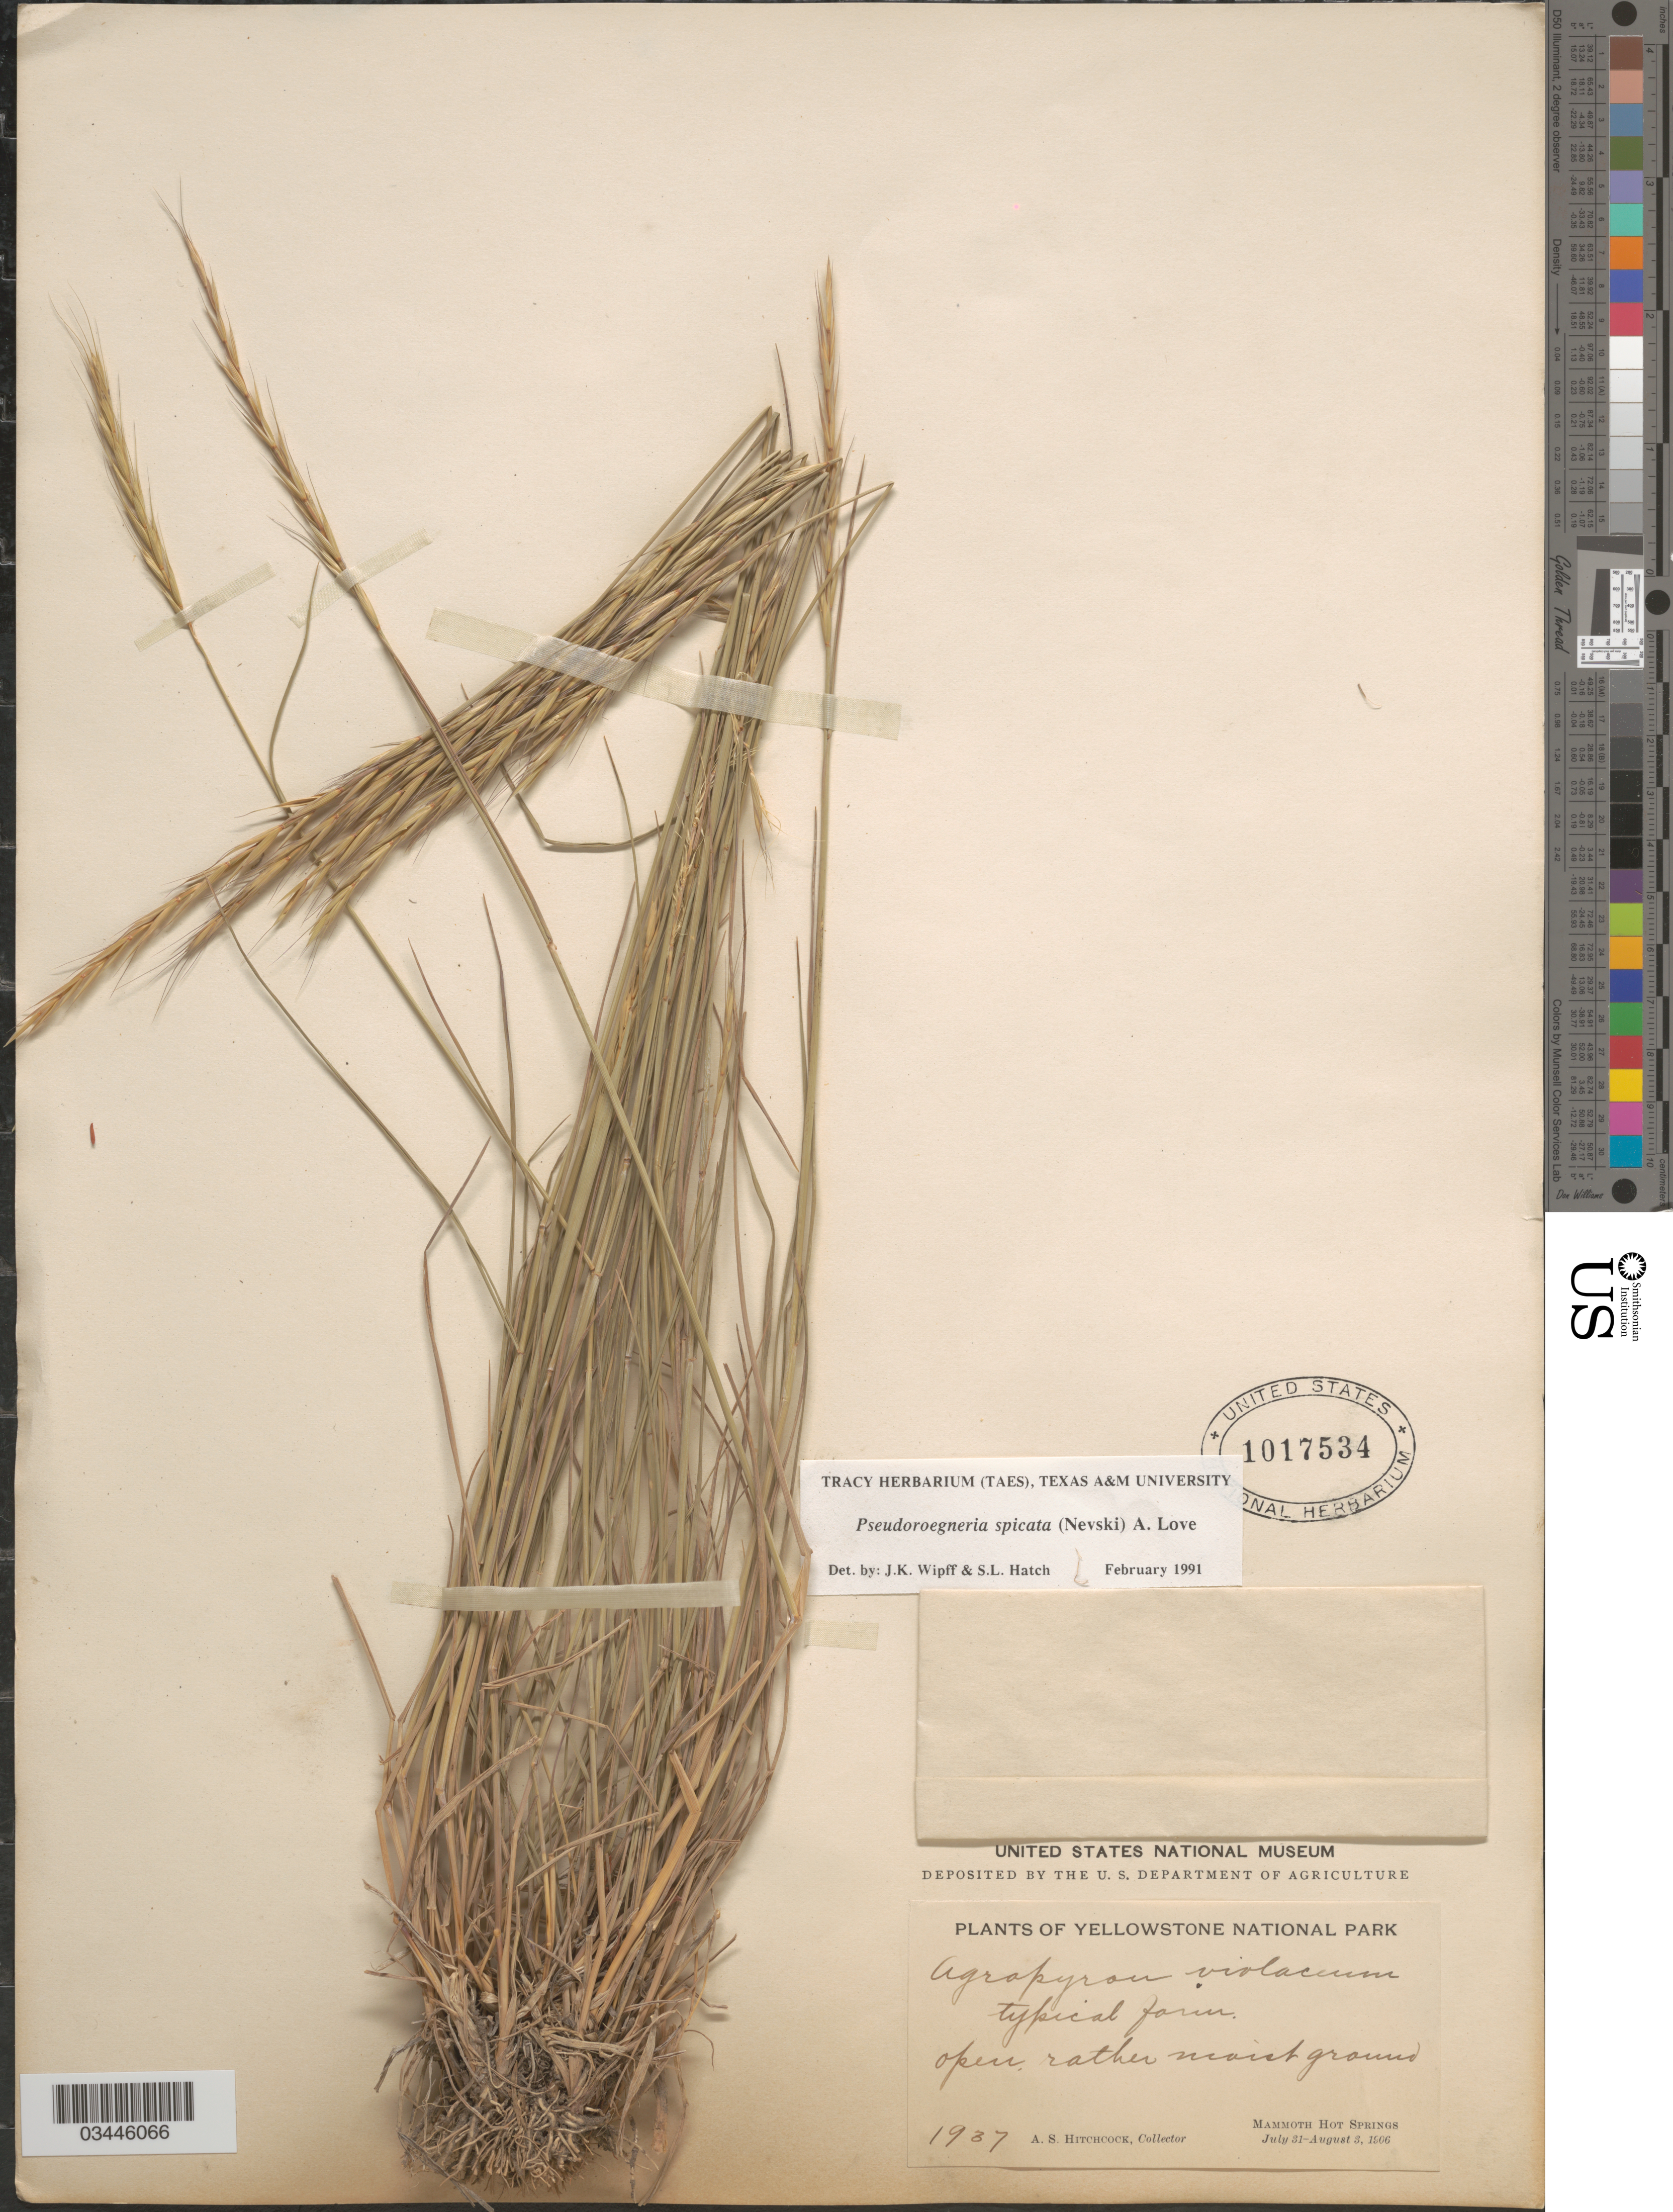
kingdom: Plantae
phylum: Tracheophyta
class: Liliopsida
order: Poales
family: Poaceae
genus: Pseudoroegneria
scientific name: Pseudoroegneria spicata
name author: (Pursh) Á. Löve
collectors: A. S. Hitchcock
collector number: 1937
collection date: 1906-07-31/1906-08-03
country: United States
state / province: Wyoming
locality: Yellowstone National Park. Mammoth Hot Springs.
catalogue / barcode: US 1017534